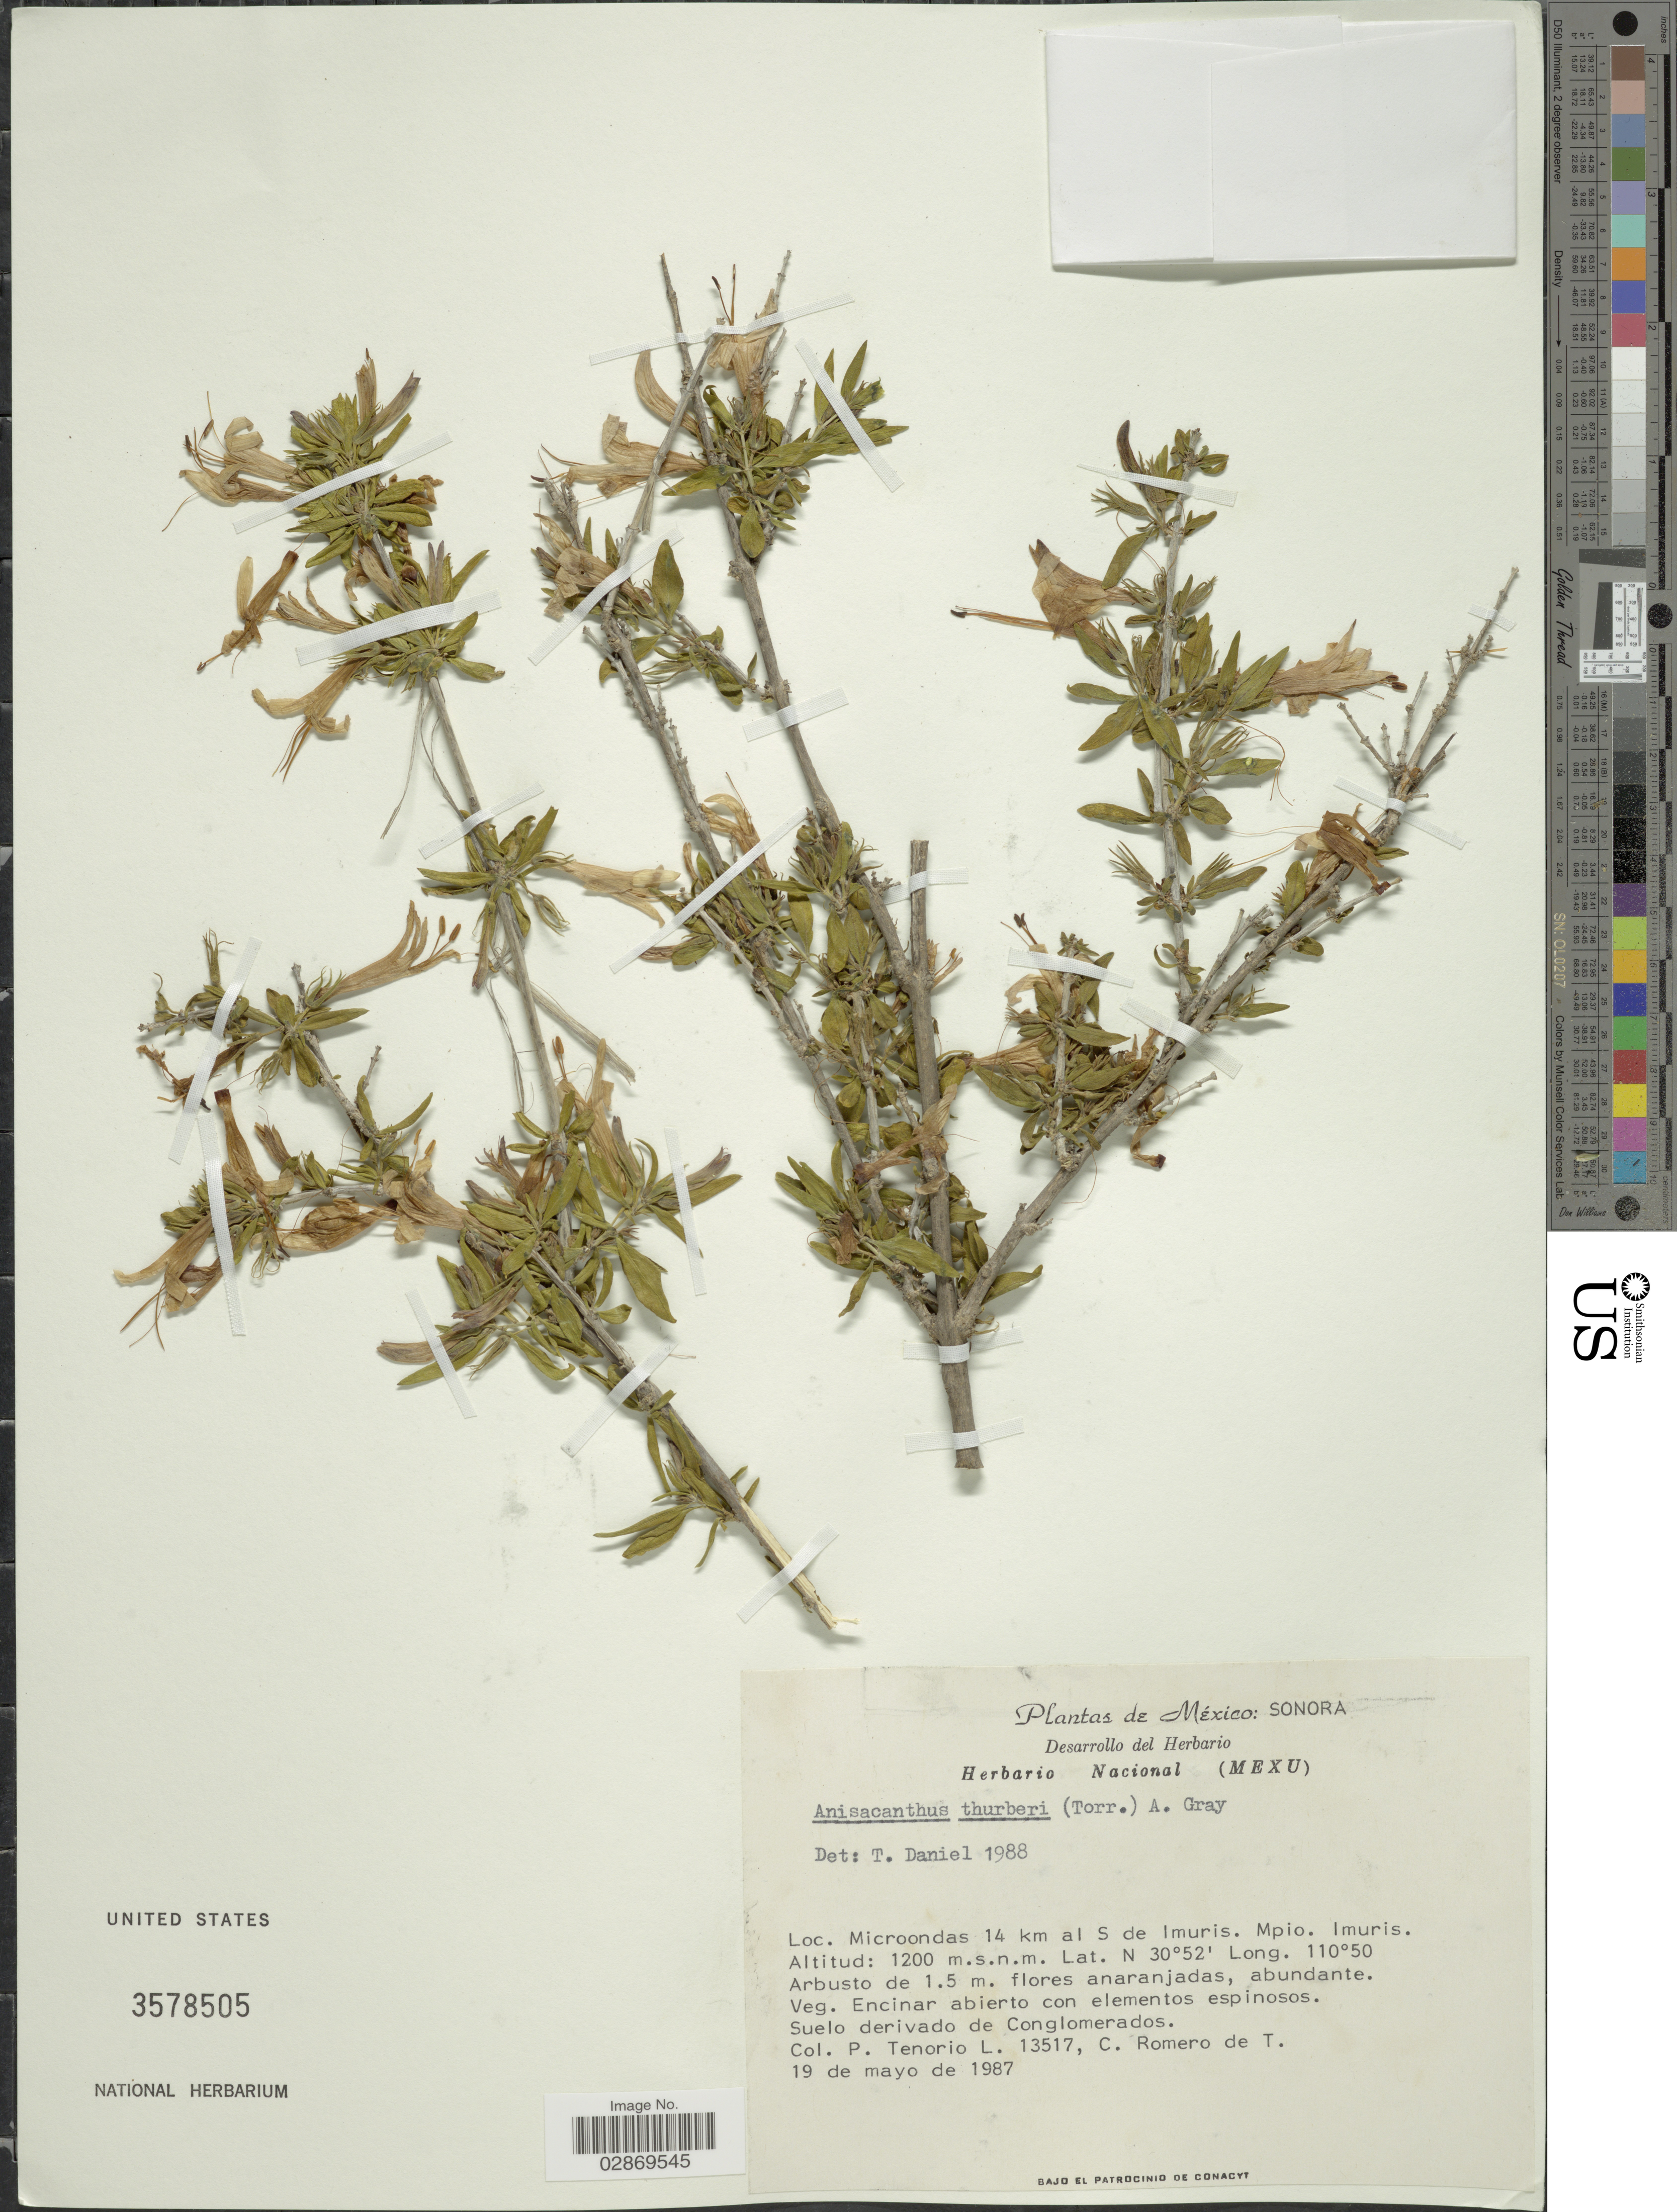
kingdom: Plantae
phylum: Tracheophyta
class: Magnoliopsida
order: Lamiales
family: Acanthaceae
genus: Anisacanthus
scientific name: Anisacanthus thurberi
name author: (Torr.) A. Gray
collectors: P. Tenorio L. & C. Romero de T.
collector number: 13517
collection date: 1987-05-19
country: Mexico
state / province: Sonora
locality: Microondas 14 km al S de Imuris, Mpio. Imuris.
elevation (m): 1200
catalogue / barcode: US 3578505